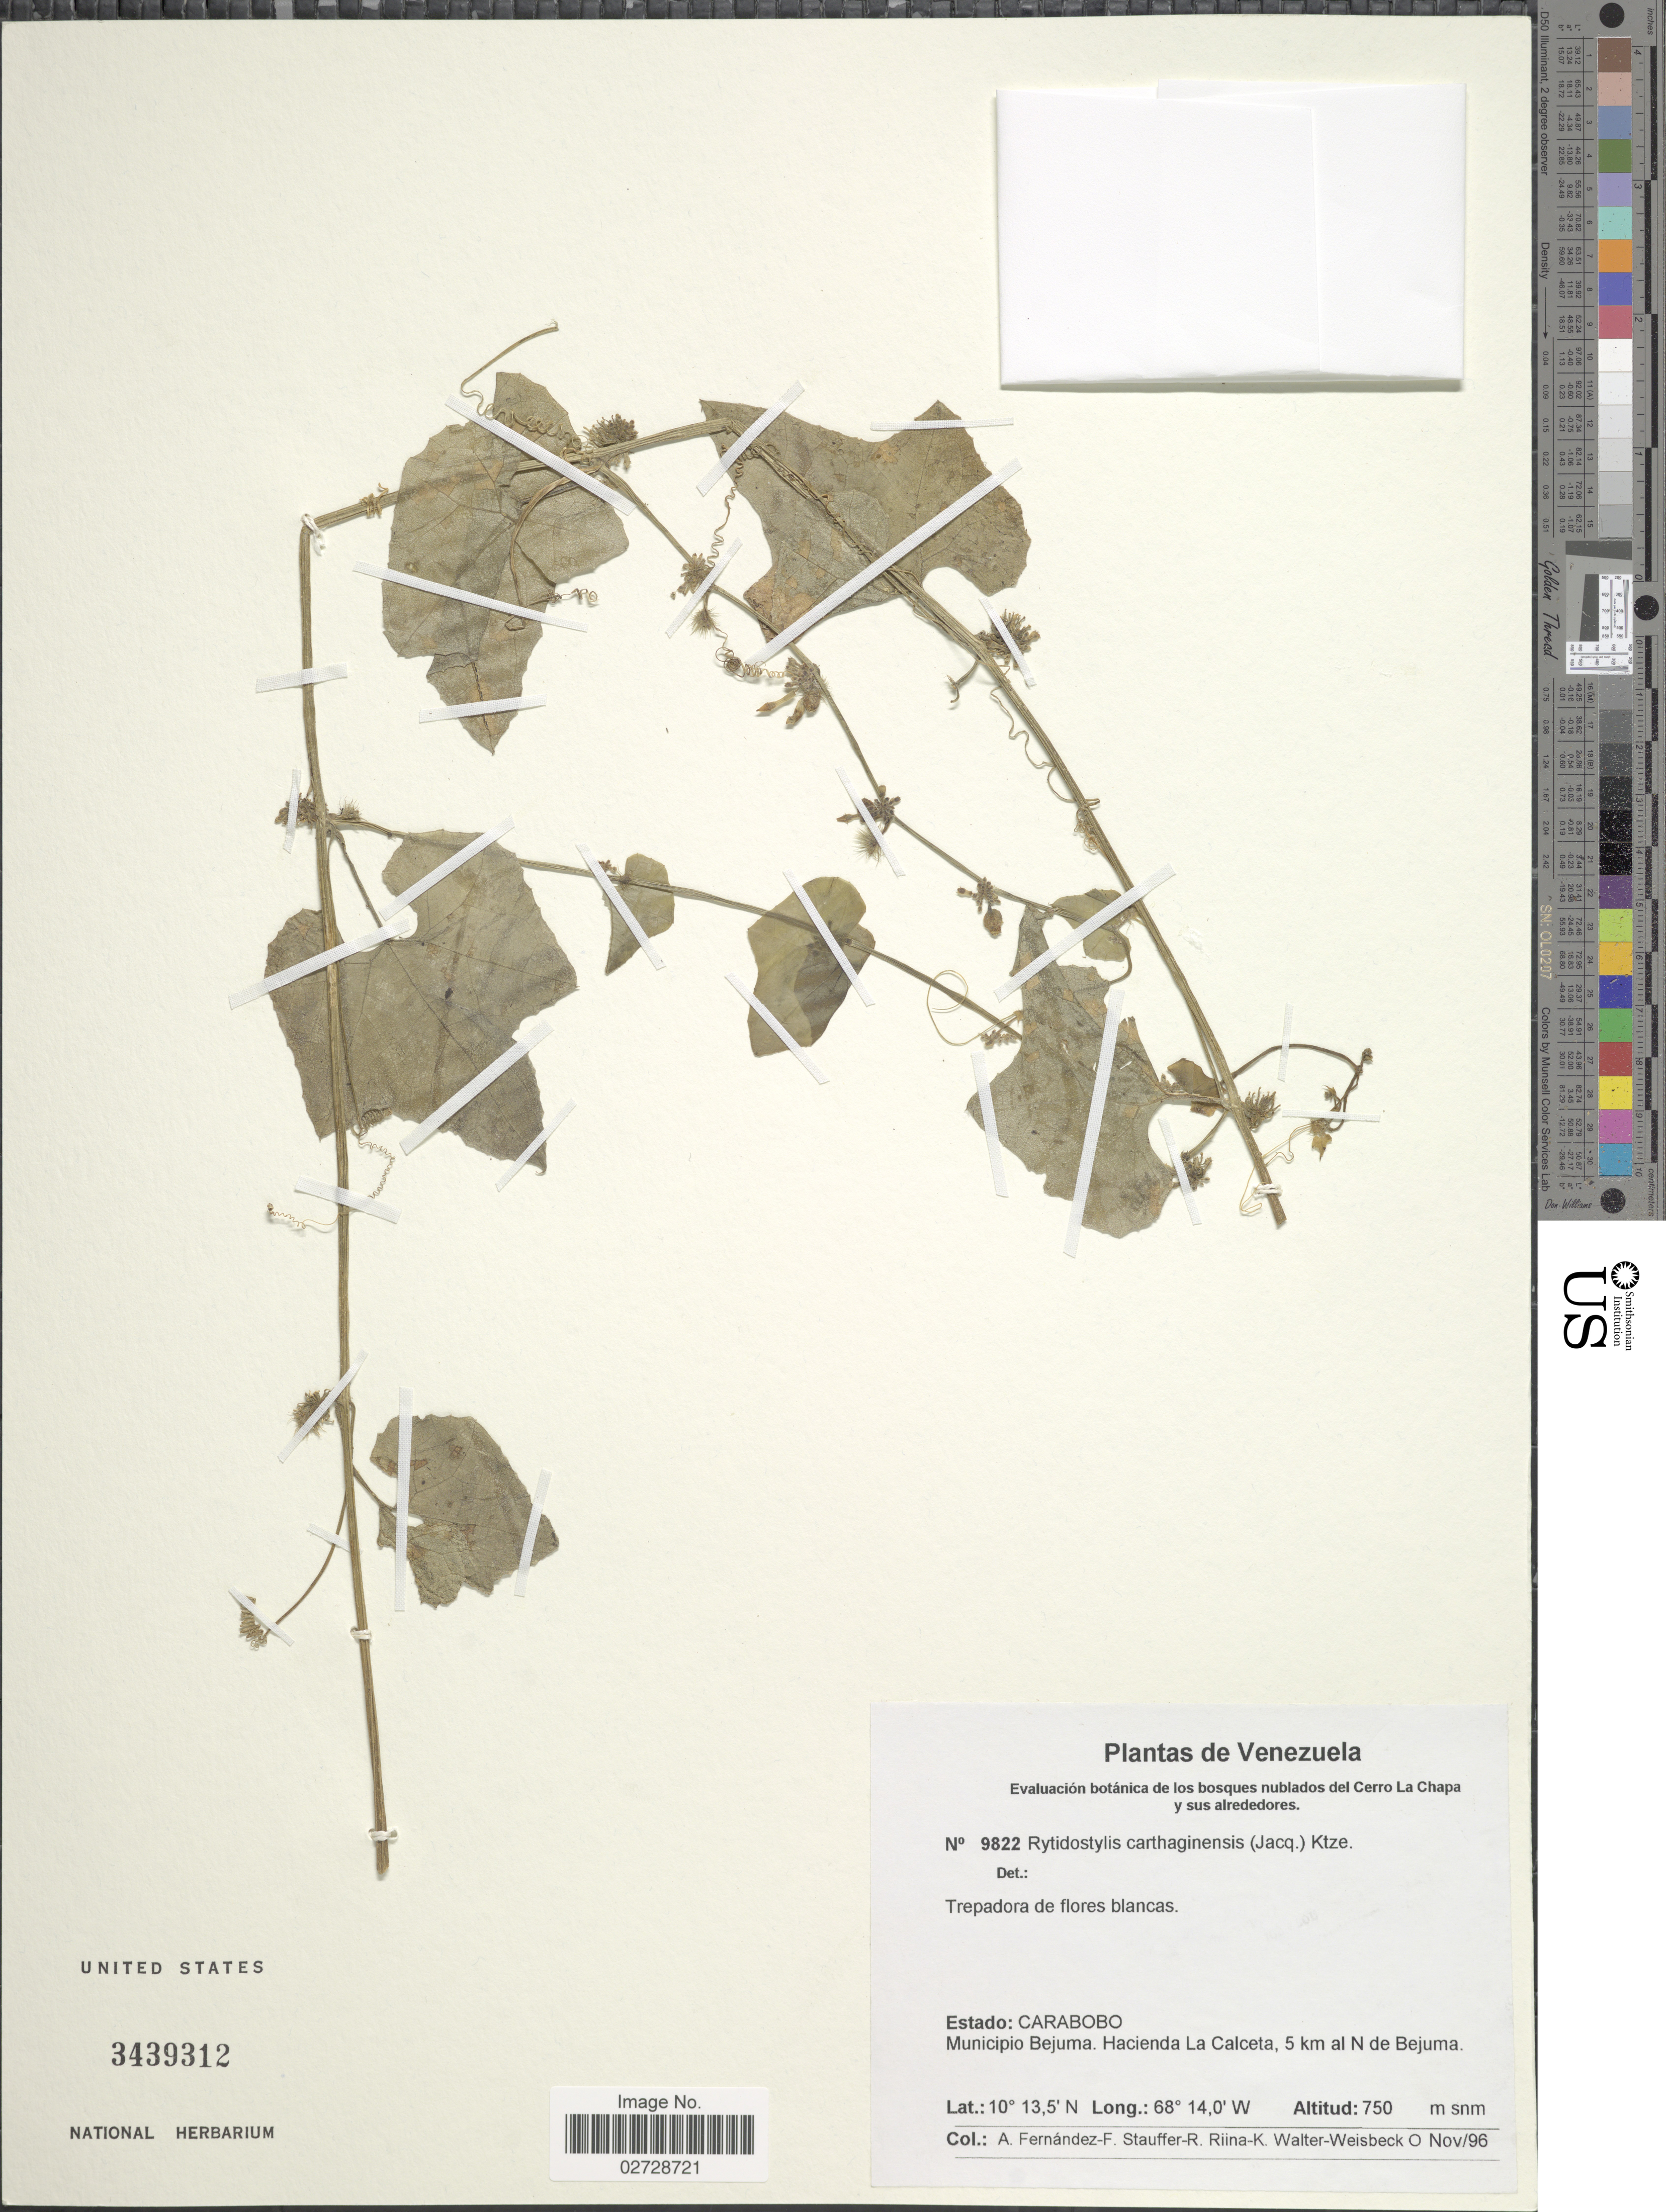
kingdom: Plantae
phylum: Tracheophyta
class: Magnoliopsida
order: Cucurbitales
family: Cucurbitaceae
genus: Cyclanthera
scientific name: Cyclanthera carthagenensis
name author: (Jacq.) H. Schaef. & S.S. Renner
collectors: A. Fernández, F. W. Stauffer, R. Riina, K. Walter-Weissbeck & O. Kunert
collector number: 9822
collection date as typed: Transcribed d/m/y: /11/96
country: Venezuela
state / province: Carabobo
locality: Municipio Bejuma. Hacienda La Calceta, 5 km al N de Bejuma.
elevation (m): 750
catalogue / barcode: US 3439312